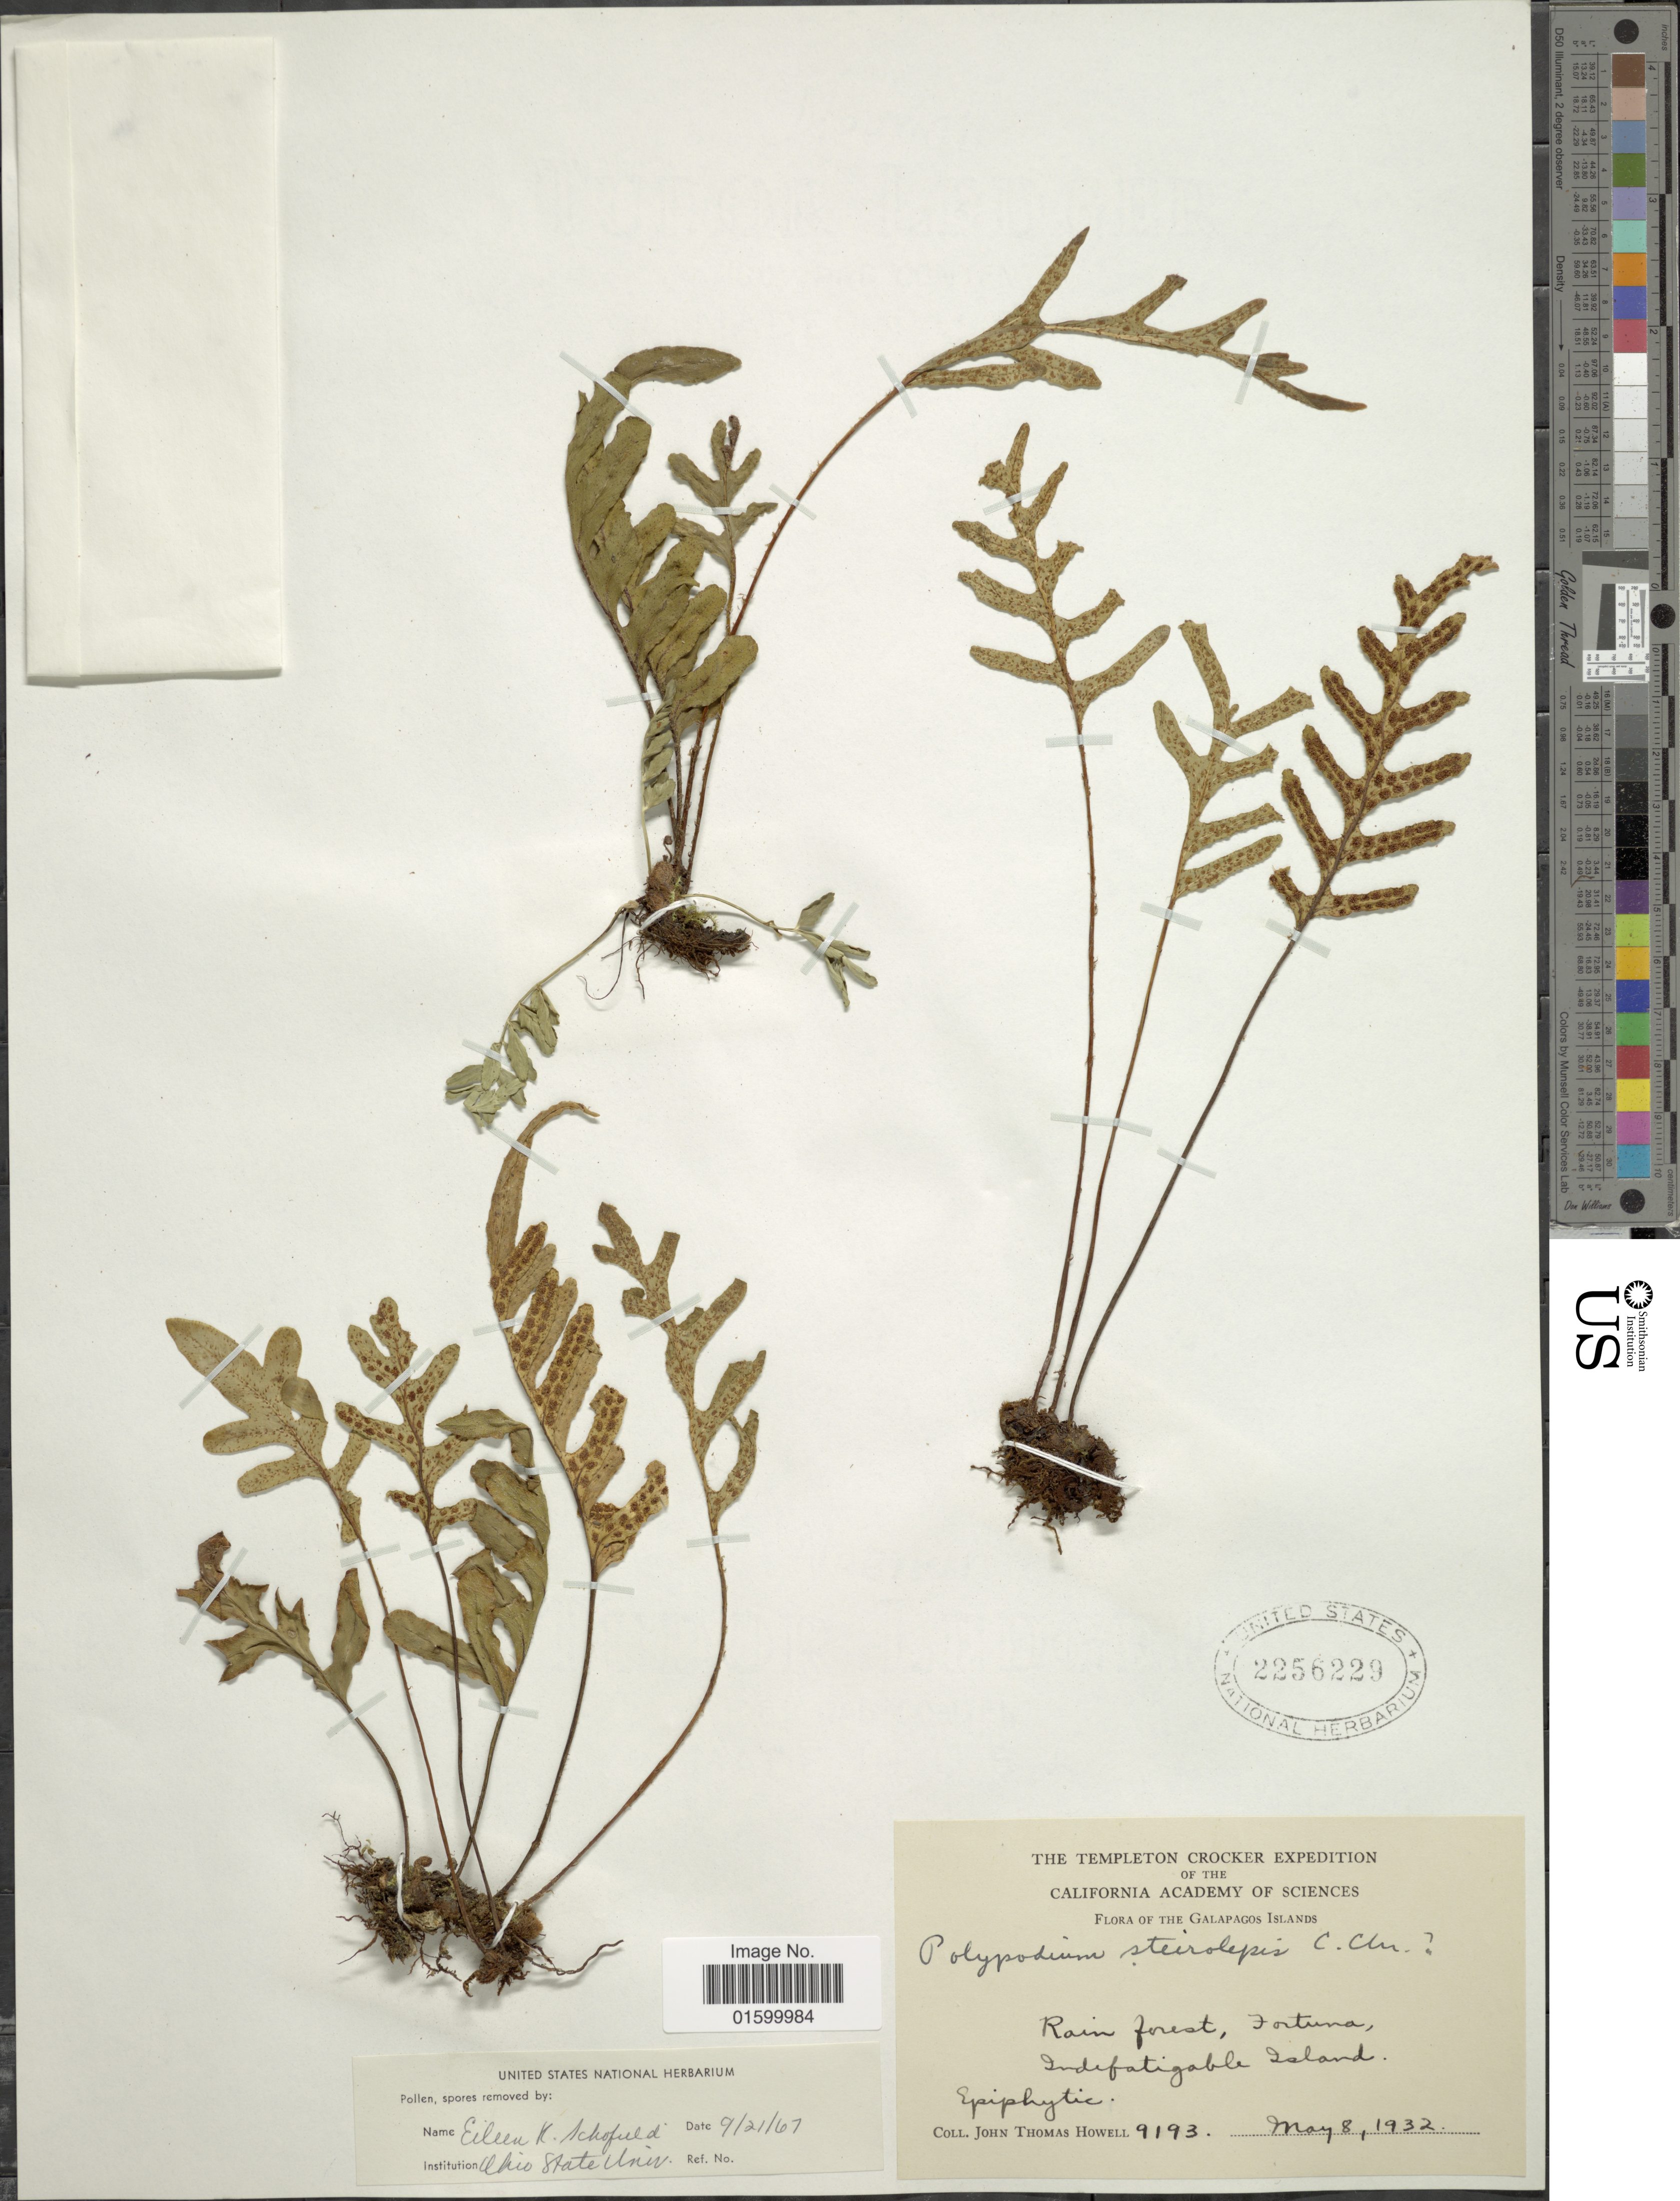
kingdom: Plantae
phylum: Tracheophyta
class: Polypodiopsida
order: Polypodiales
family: Polypodiaceae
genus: Pleopeltis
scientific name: Pleopeltis steirolepis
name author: (C. Chr.) A.R. Sm.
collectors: J. T. Howell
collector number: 9193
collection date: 1932-05-08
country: Ecuador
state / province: Colón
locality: Galapagos Islands, Fortuna, Indefatogable Island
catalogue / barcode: US 2256229